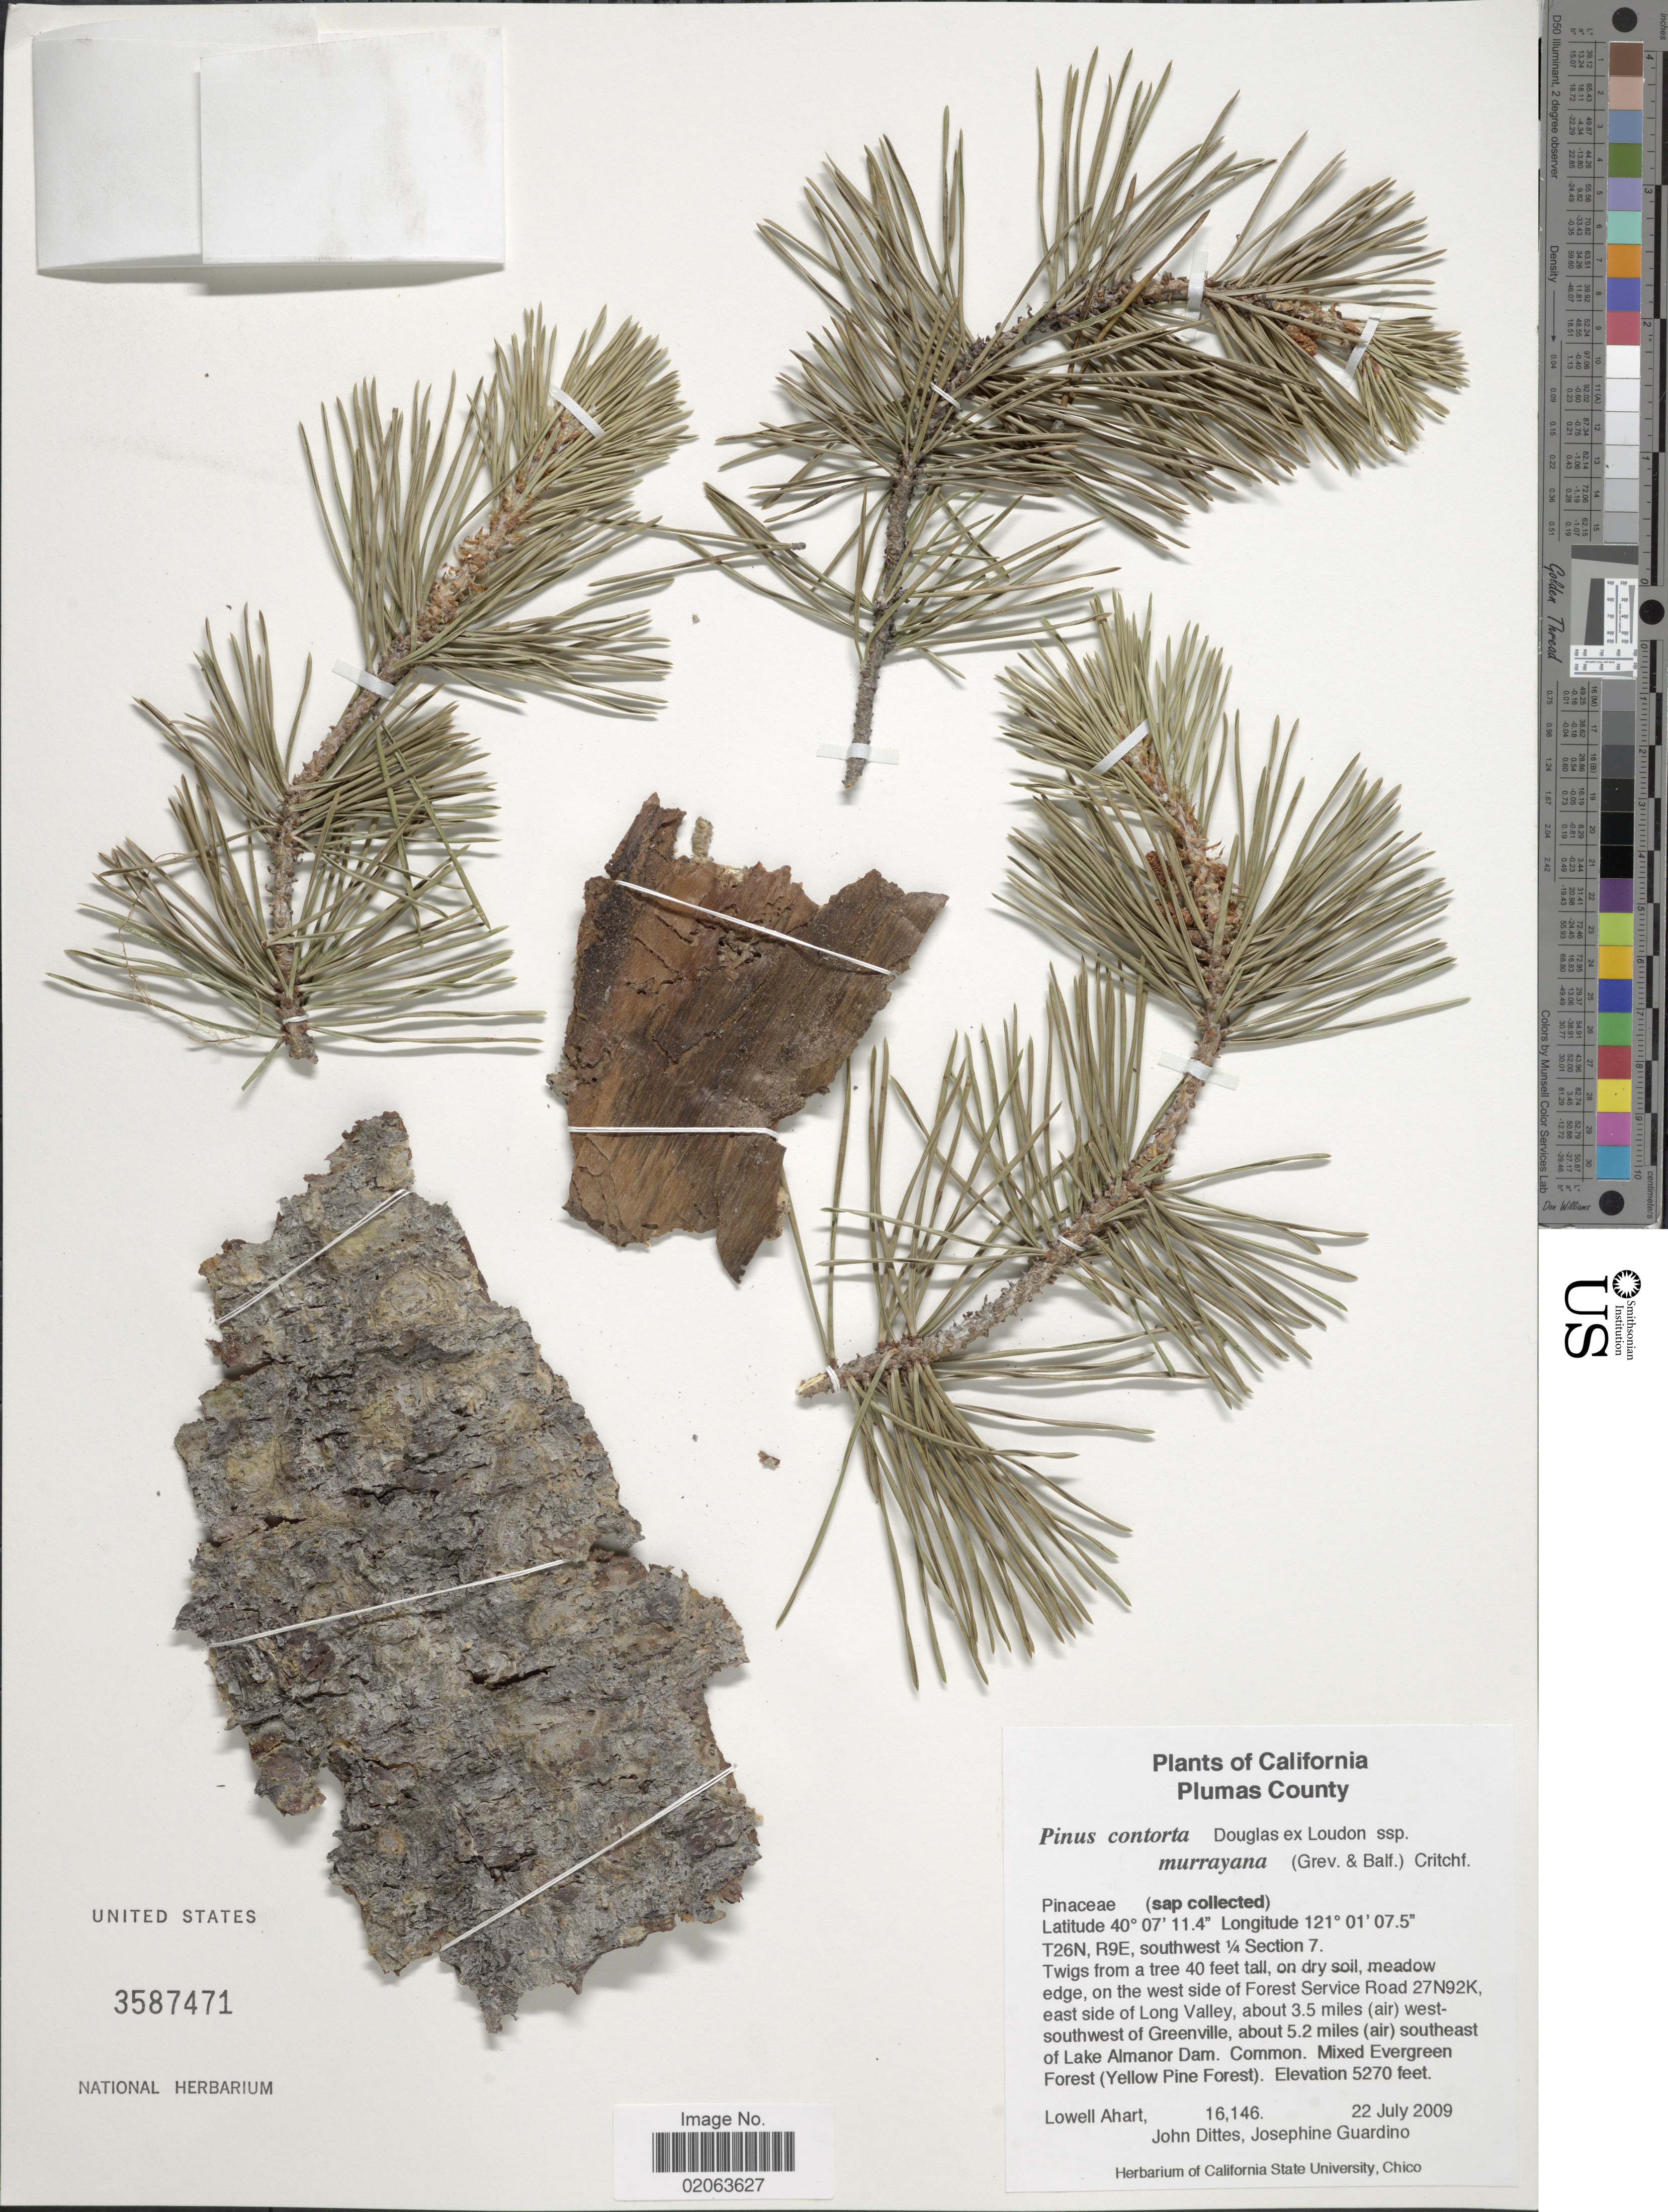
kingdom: Plantae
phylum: Tracheophyta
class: Pinopsida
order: Pinales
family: Pinaceae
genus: Pinus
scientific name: Pinus contorta var. murrayana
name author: (Balf.) S. Watson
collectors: L. Ahart, J. Dittes & J. Guardino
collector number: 16146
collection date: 2009-07-22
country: United States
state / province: California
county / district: Plumas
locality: Plumas County. T26N, R9E, southwest 1/4 Section 7, meadow edge, on the west side of Forest Service Road 27N92K, east side of Long Valley, about 3.5 miles (air) west-southwest of Greenville, about 5.2 miles (air) southeast of Lake Almanor Dam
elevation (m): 1606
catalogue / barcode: US 3587471